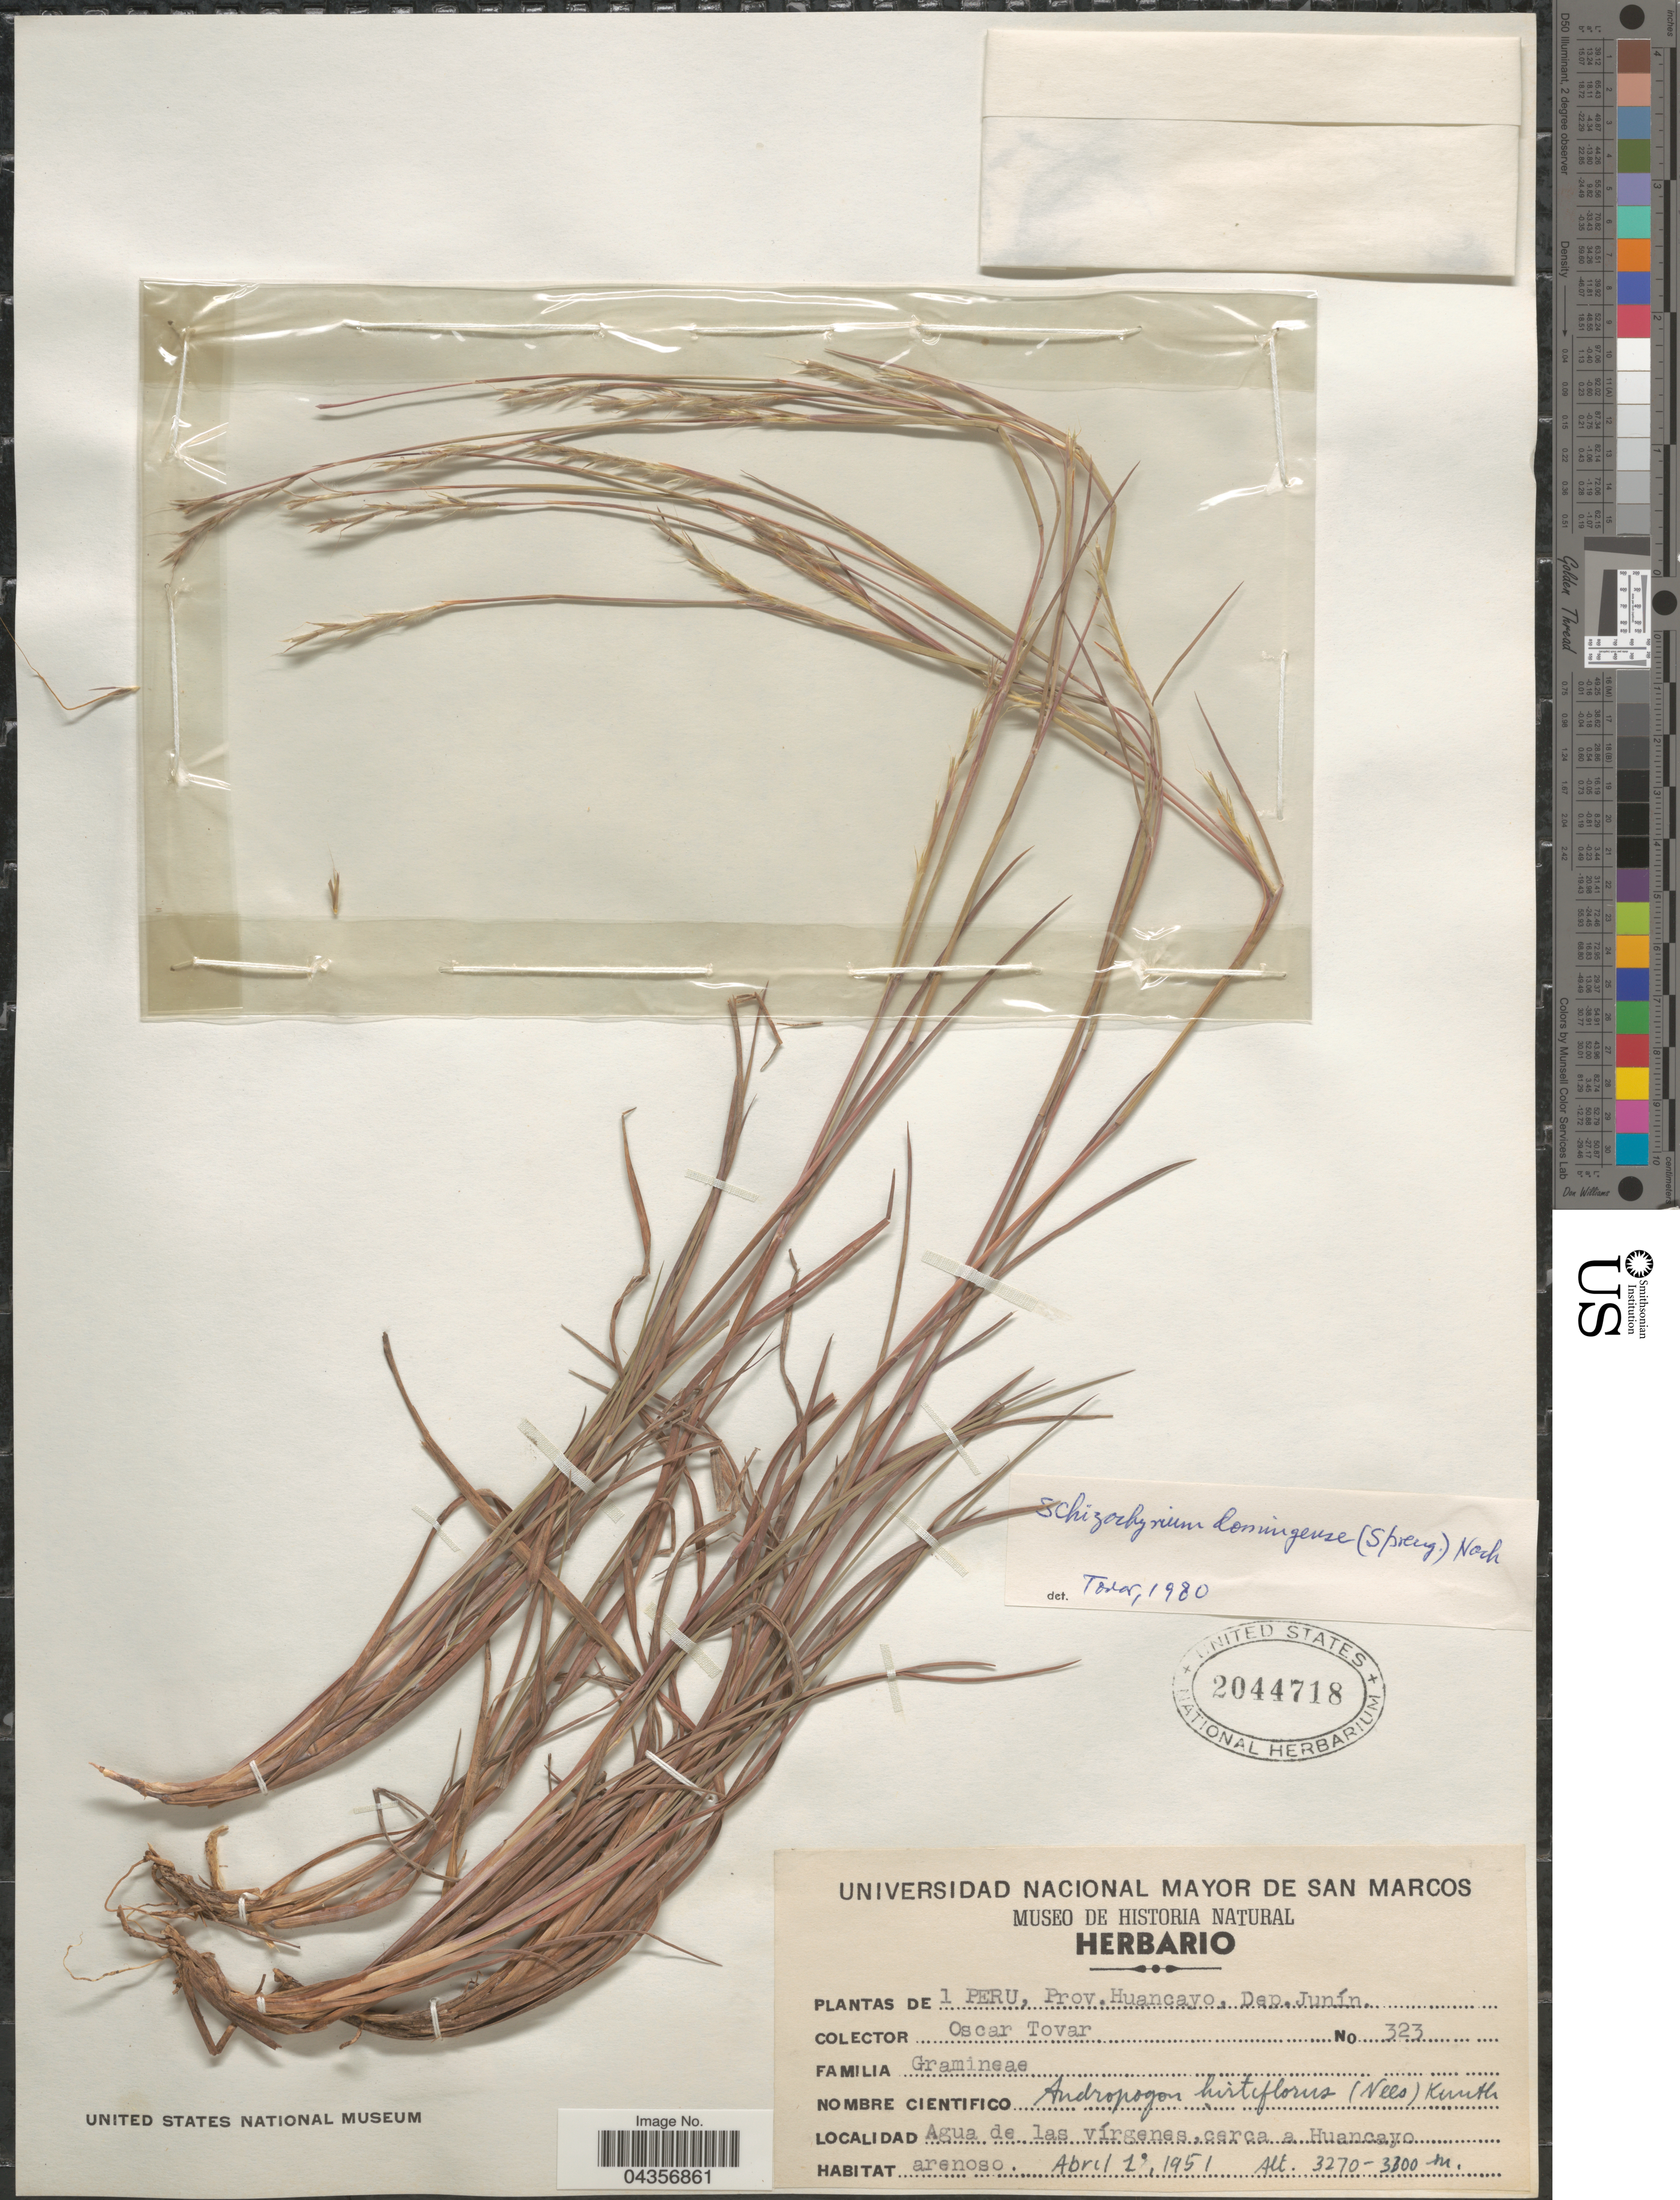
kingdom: Plantae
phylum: Tracheophyta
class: Liliopsida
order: Poales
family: Poaceae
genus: Schizachyrium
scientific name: Schizachyrium sanguineum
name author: (Retz.) Alston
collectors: Ó. Tovar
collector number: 323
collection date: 1951-04-01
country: Peru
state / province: Junín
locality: Prov. Huancayo, Dep. Junín. Agua de las vírgenes, cerca a Huancayo.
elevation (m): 3270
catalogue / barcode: US 2044718